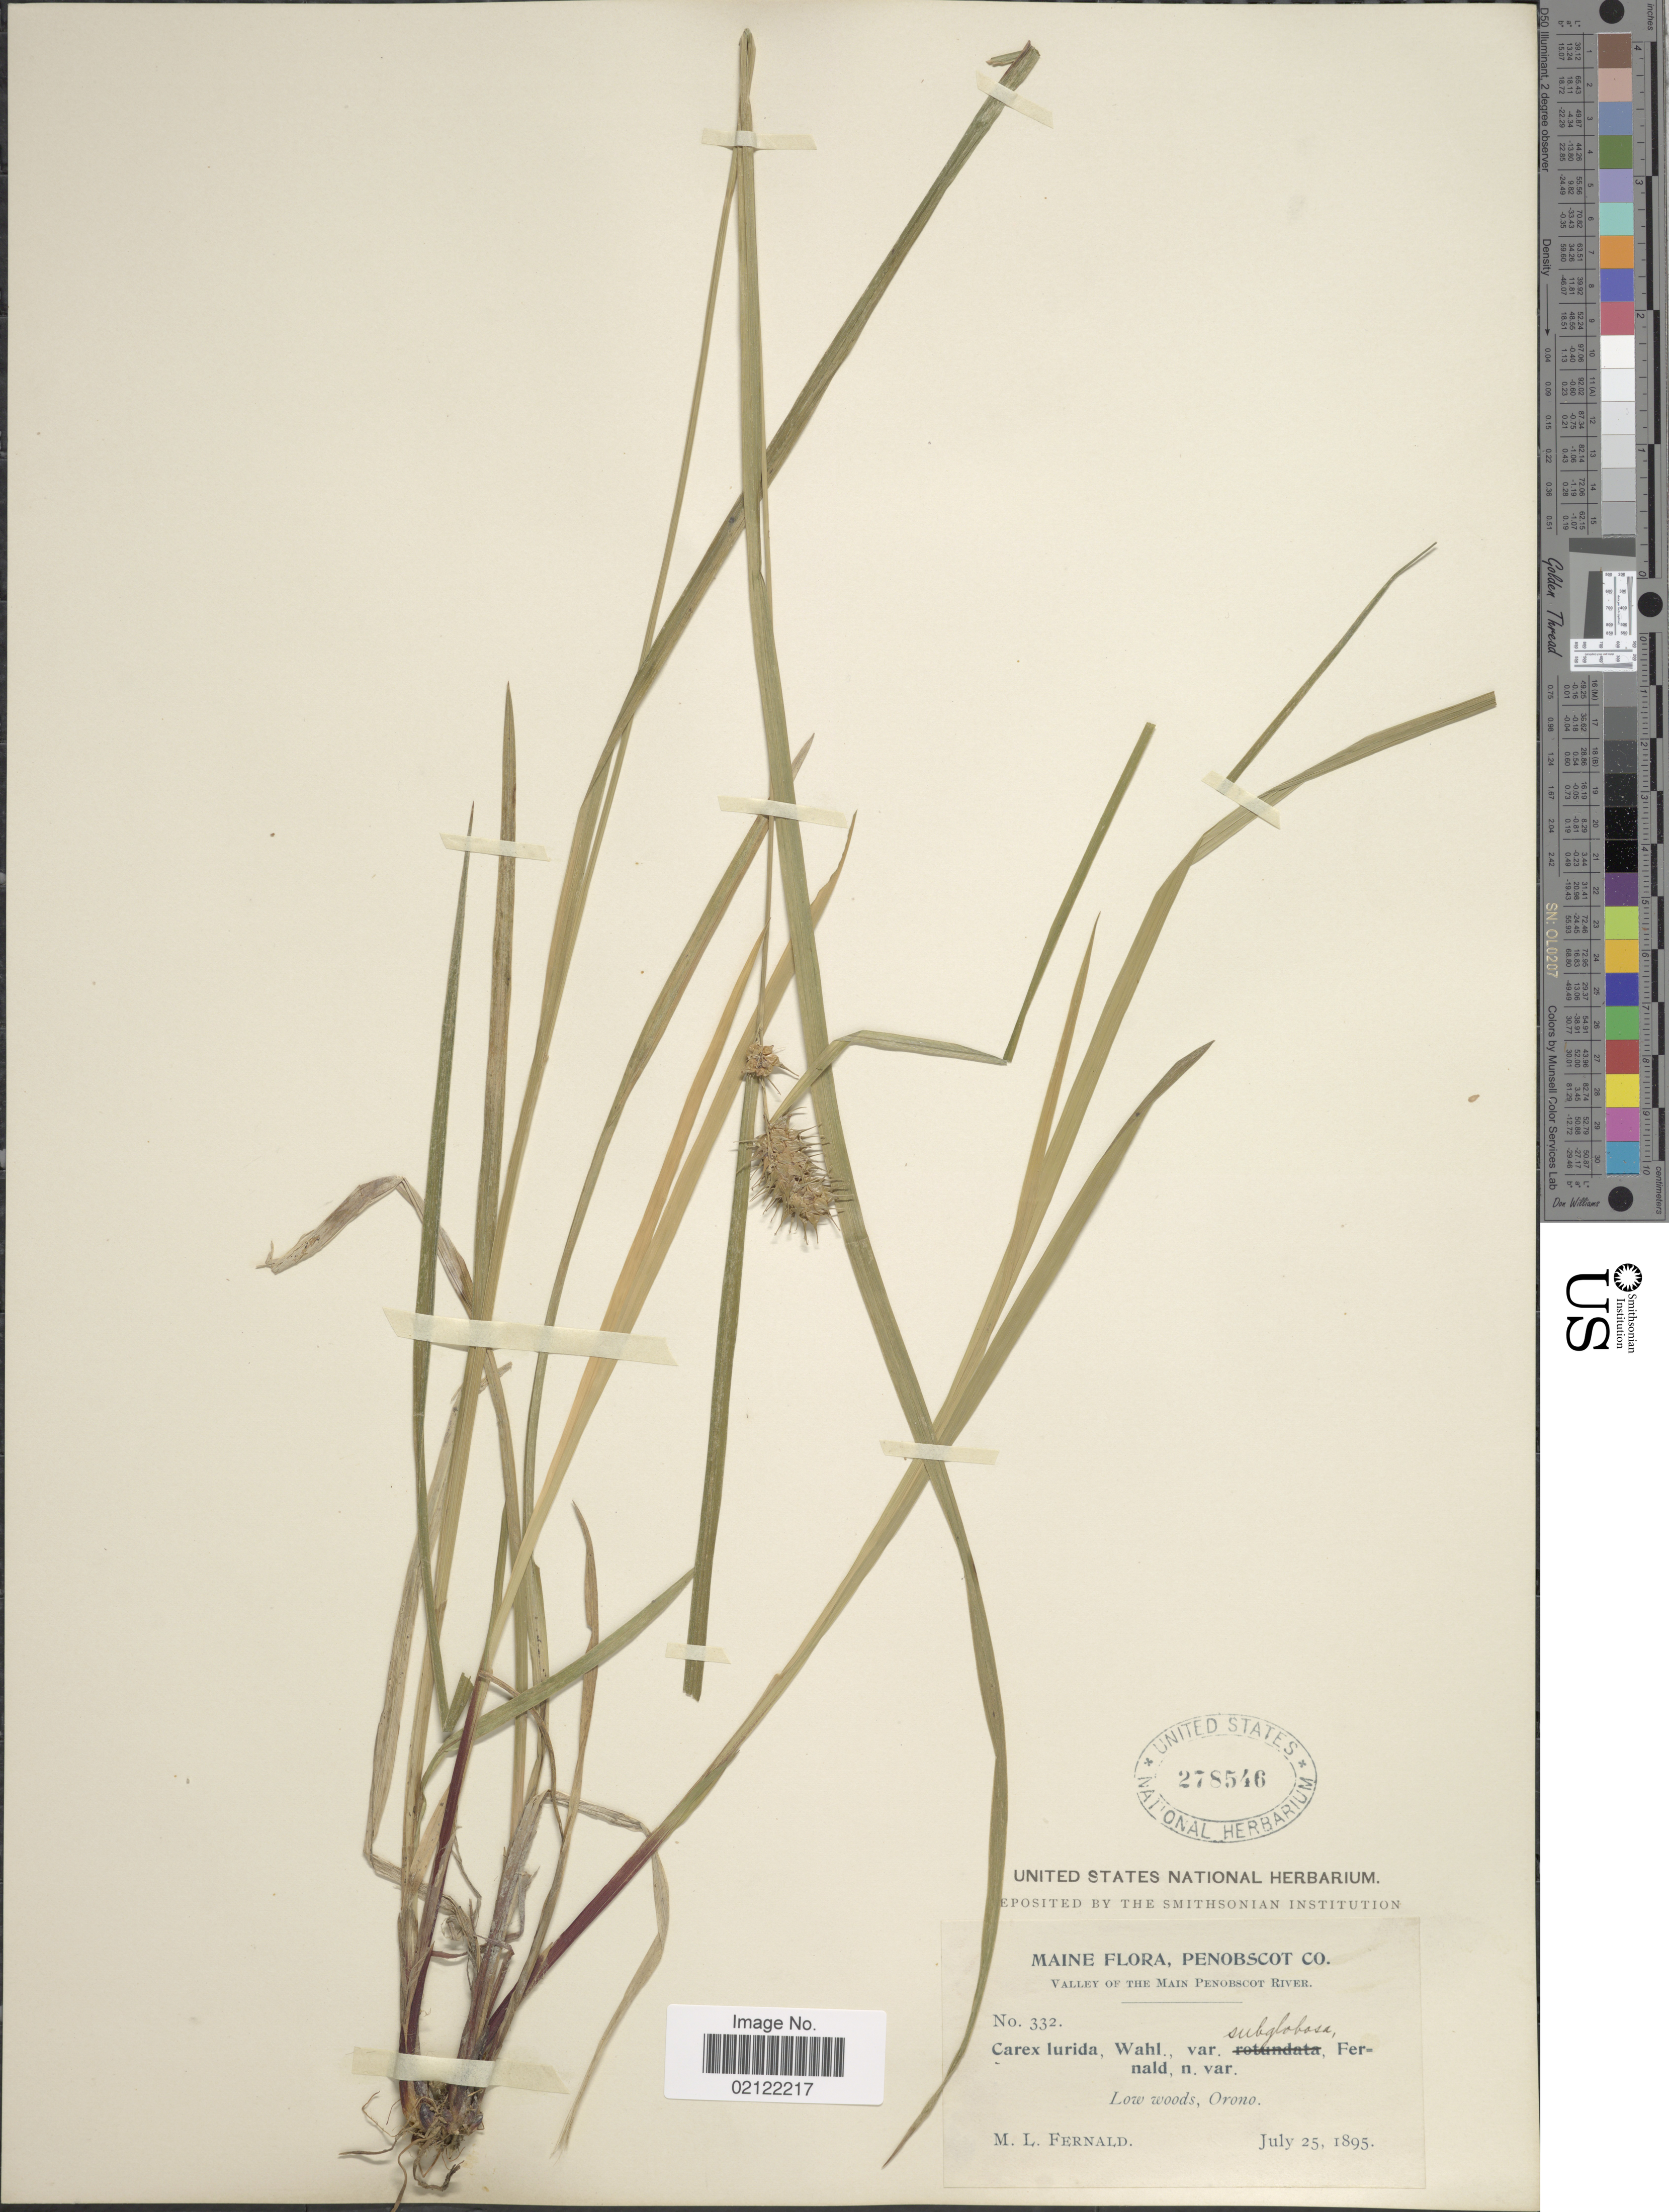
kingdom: Plantae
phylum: Tracheophyta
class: Liliopsida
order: Poales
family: Cyperaceae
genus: Carex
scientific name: Carex lurida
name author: Wahlenb.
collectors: M. L. Fernald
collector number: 332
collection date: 1895-07-25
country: United States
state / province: Maine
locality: Penobscot Co. Valley of the Main Penobscot River. Low woods, Orono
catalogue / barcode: US 278546